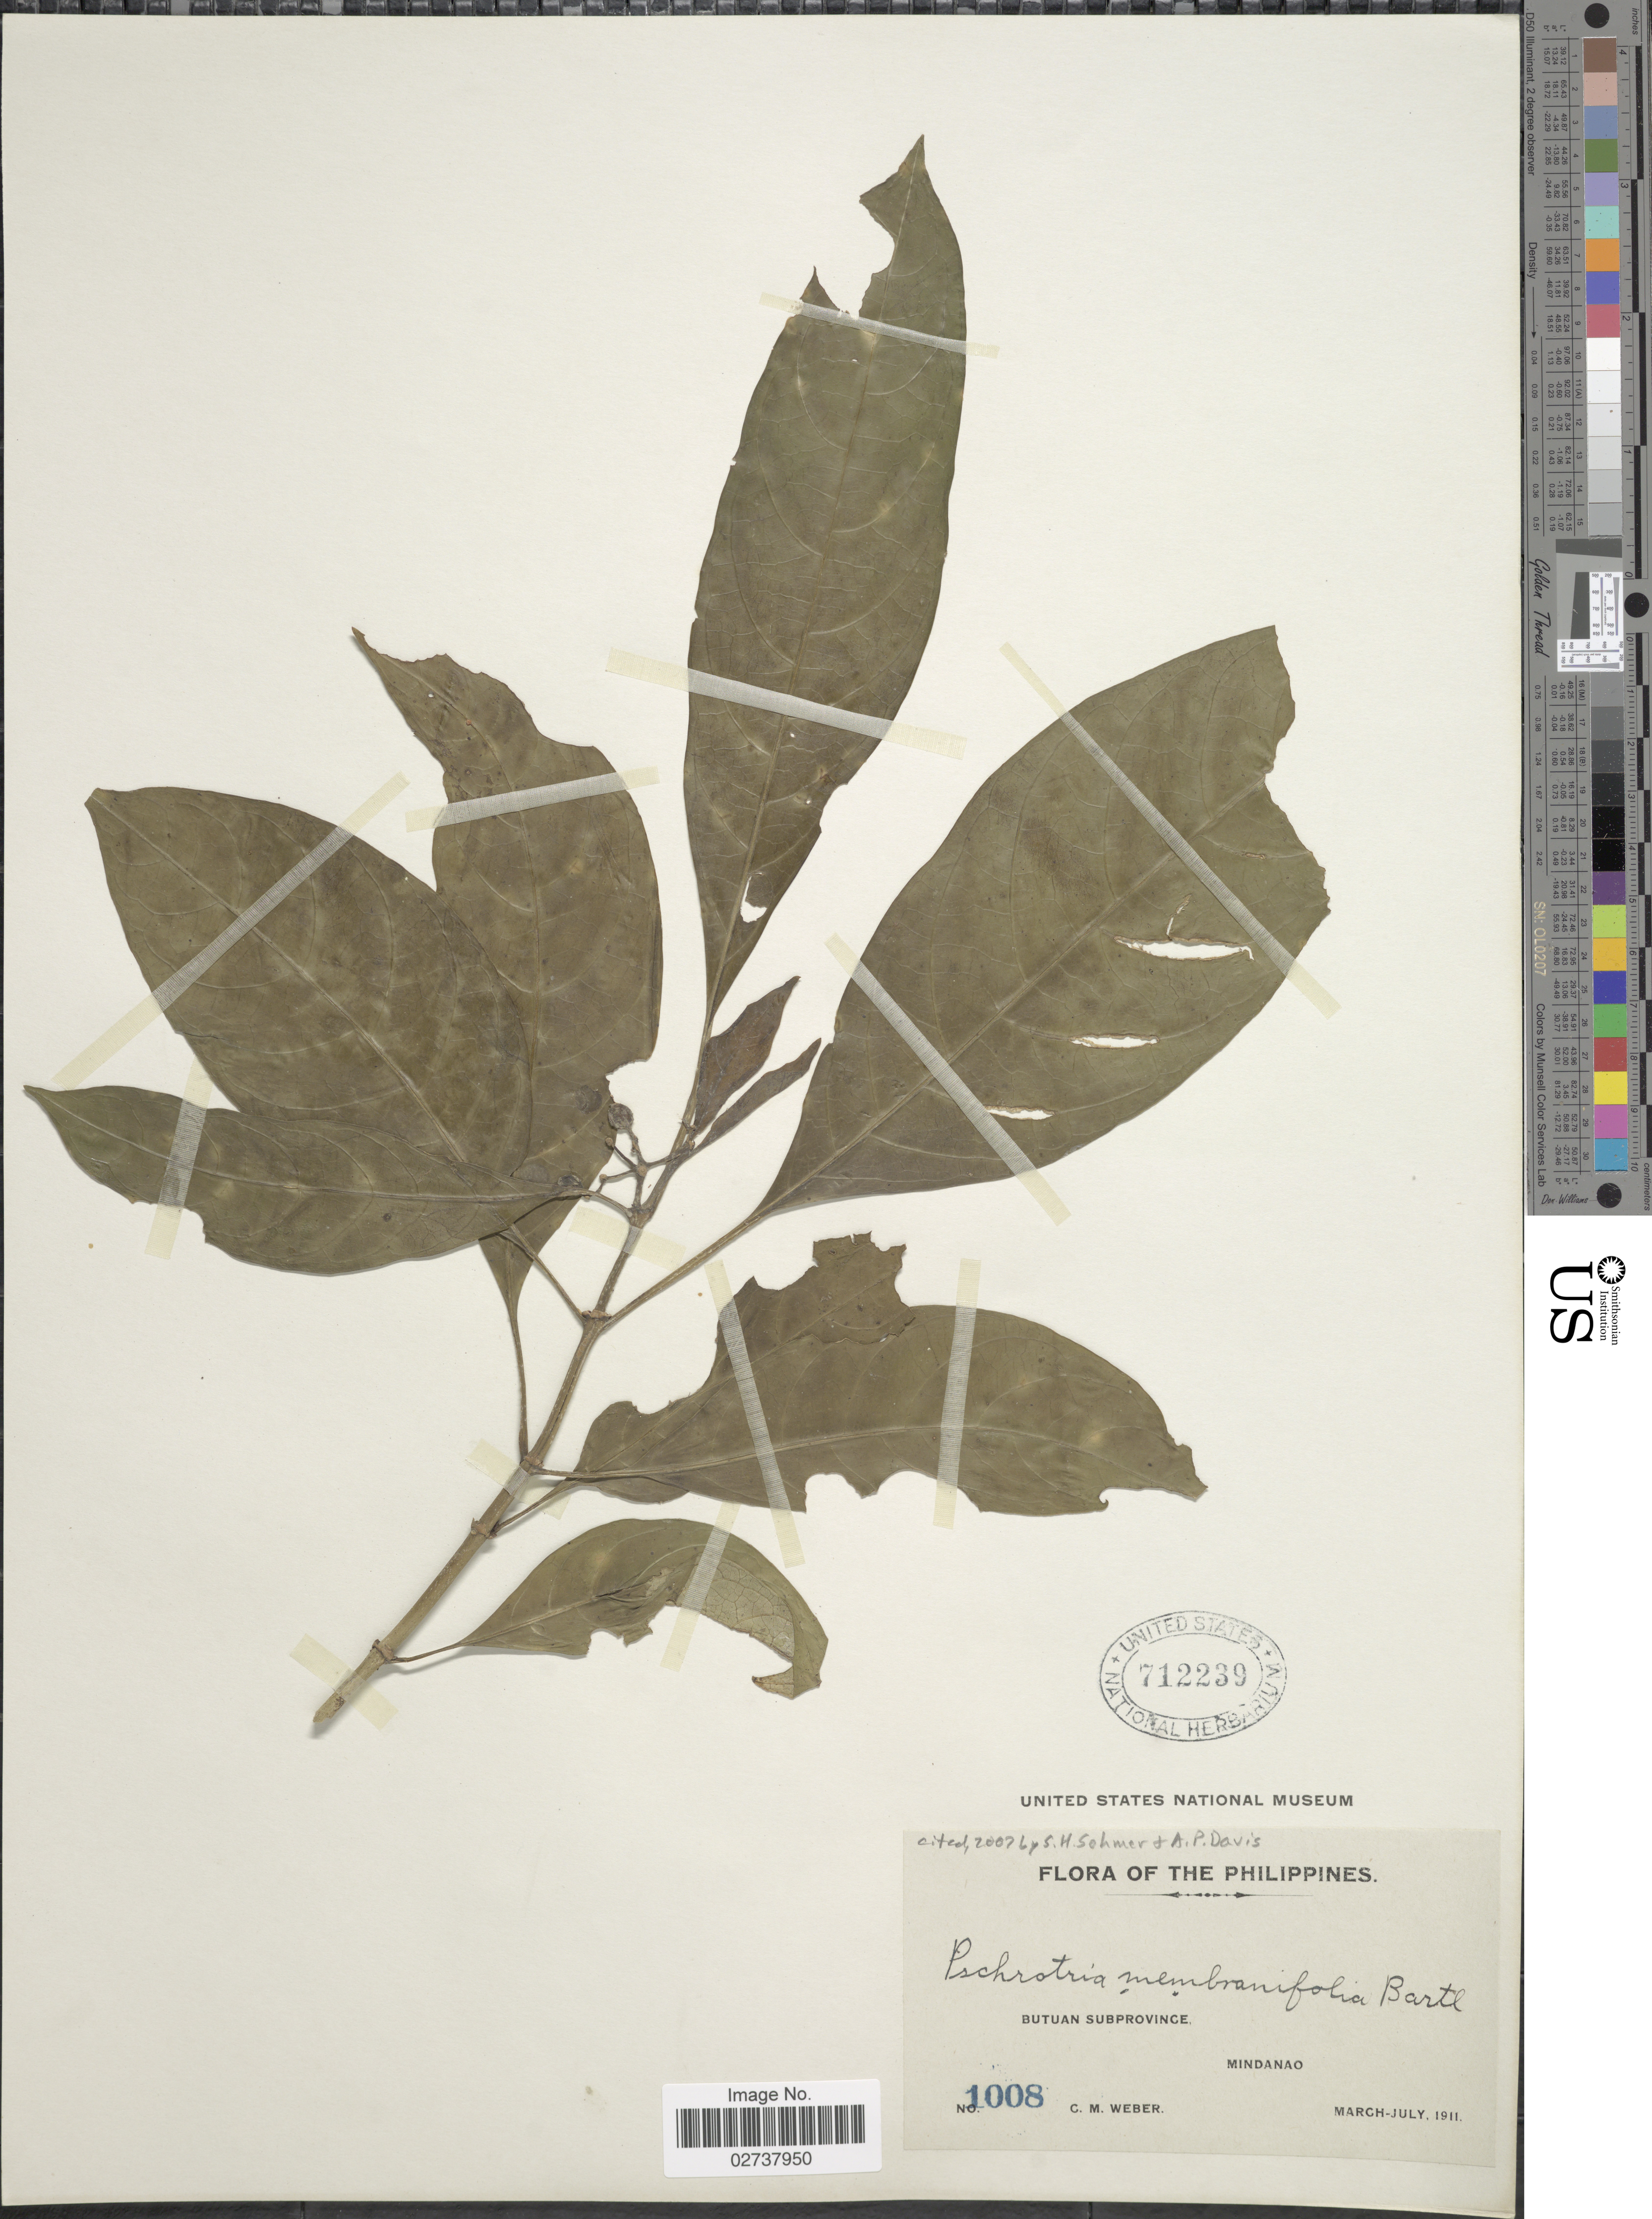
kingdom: Plantae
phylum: Tracheophyta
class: Magnoliopsida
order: Gentianales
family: Rubiaceae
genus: Psychotria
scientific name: Psychotria membranifolia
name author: Bartl. ex A. DC.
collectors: C. M. Weber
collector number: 1008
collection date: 1911-03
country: Philippines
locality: Butuan Subprovince, Mindanao.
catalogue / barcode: US 712239